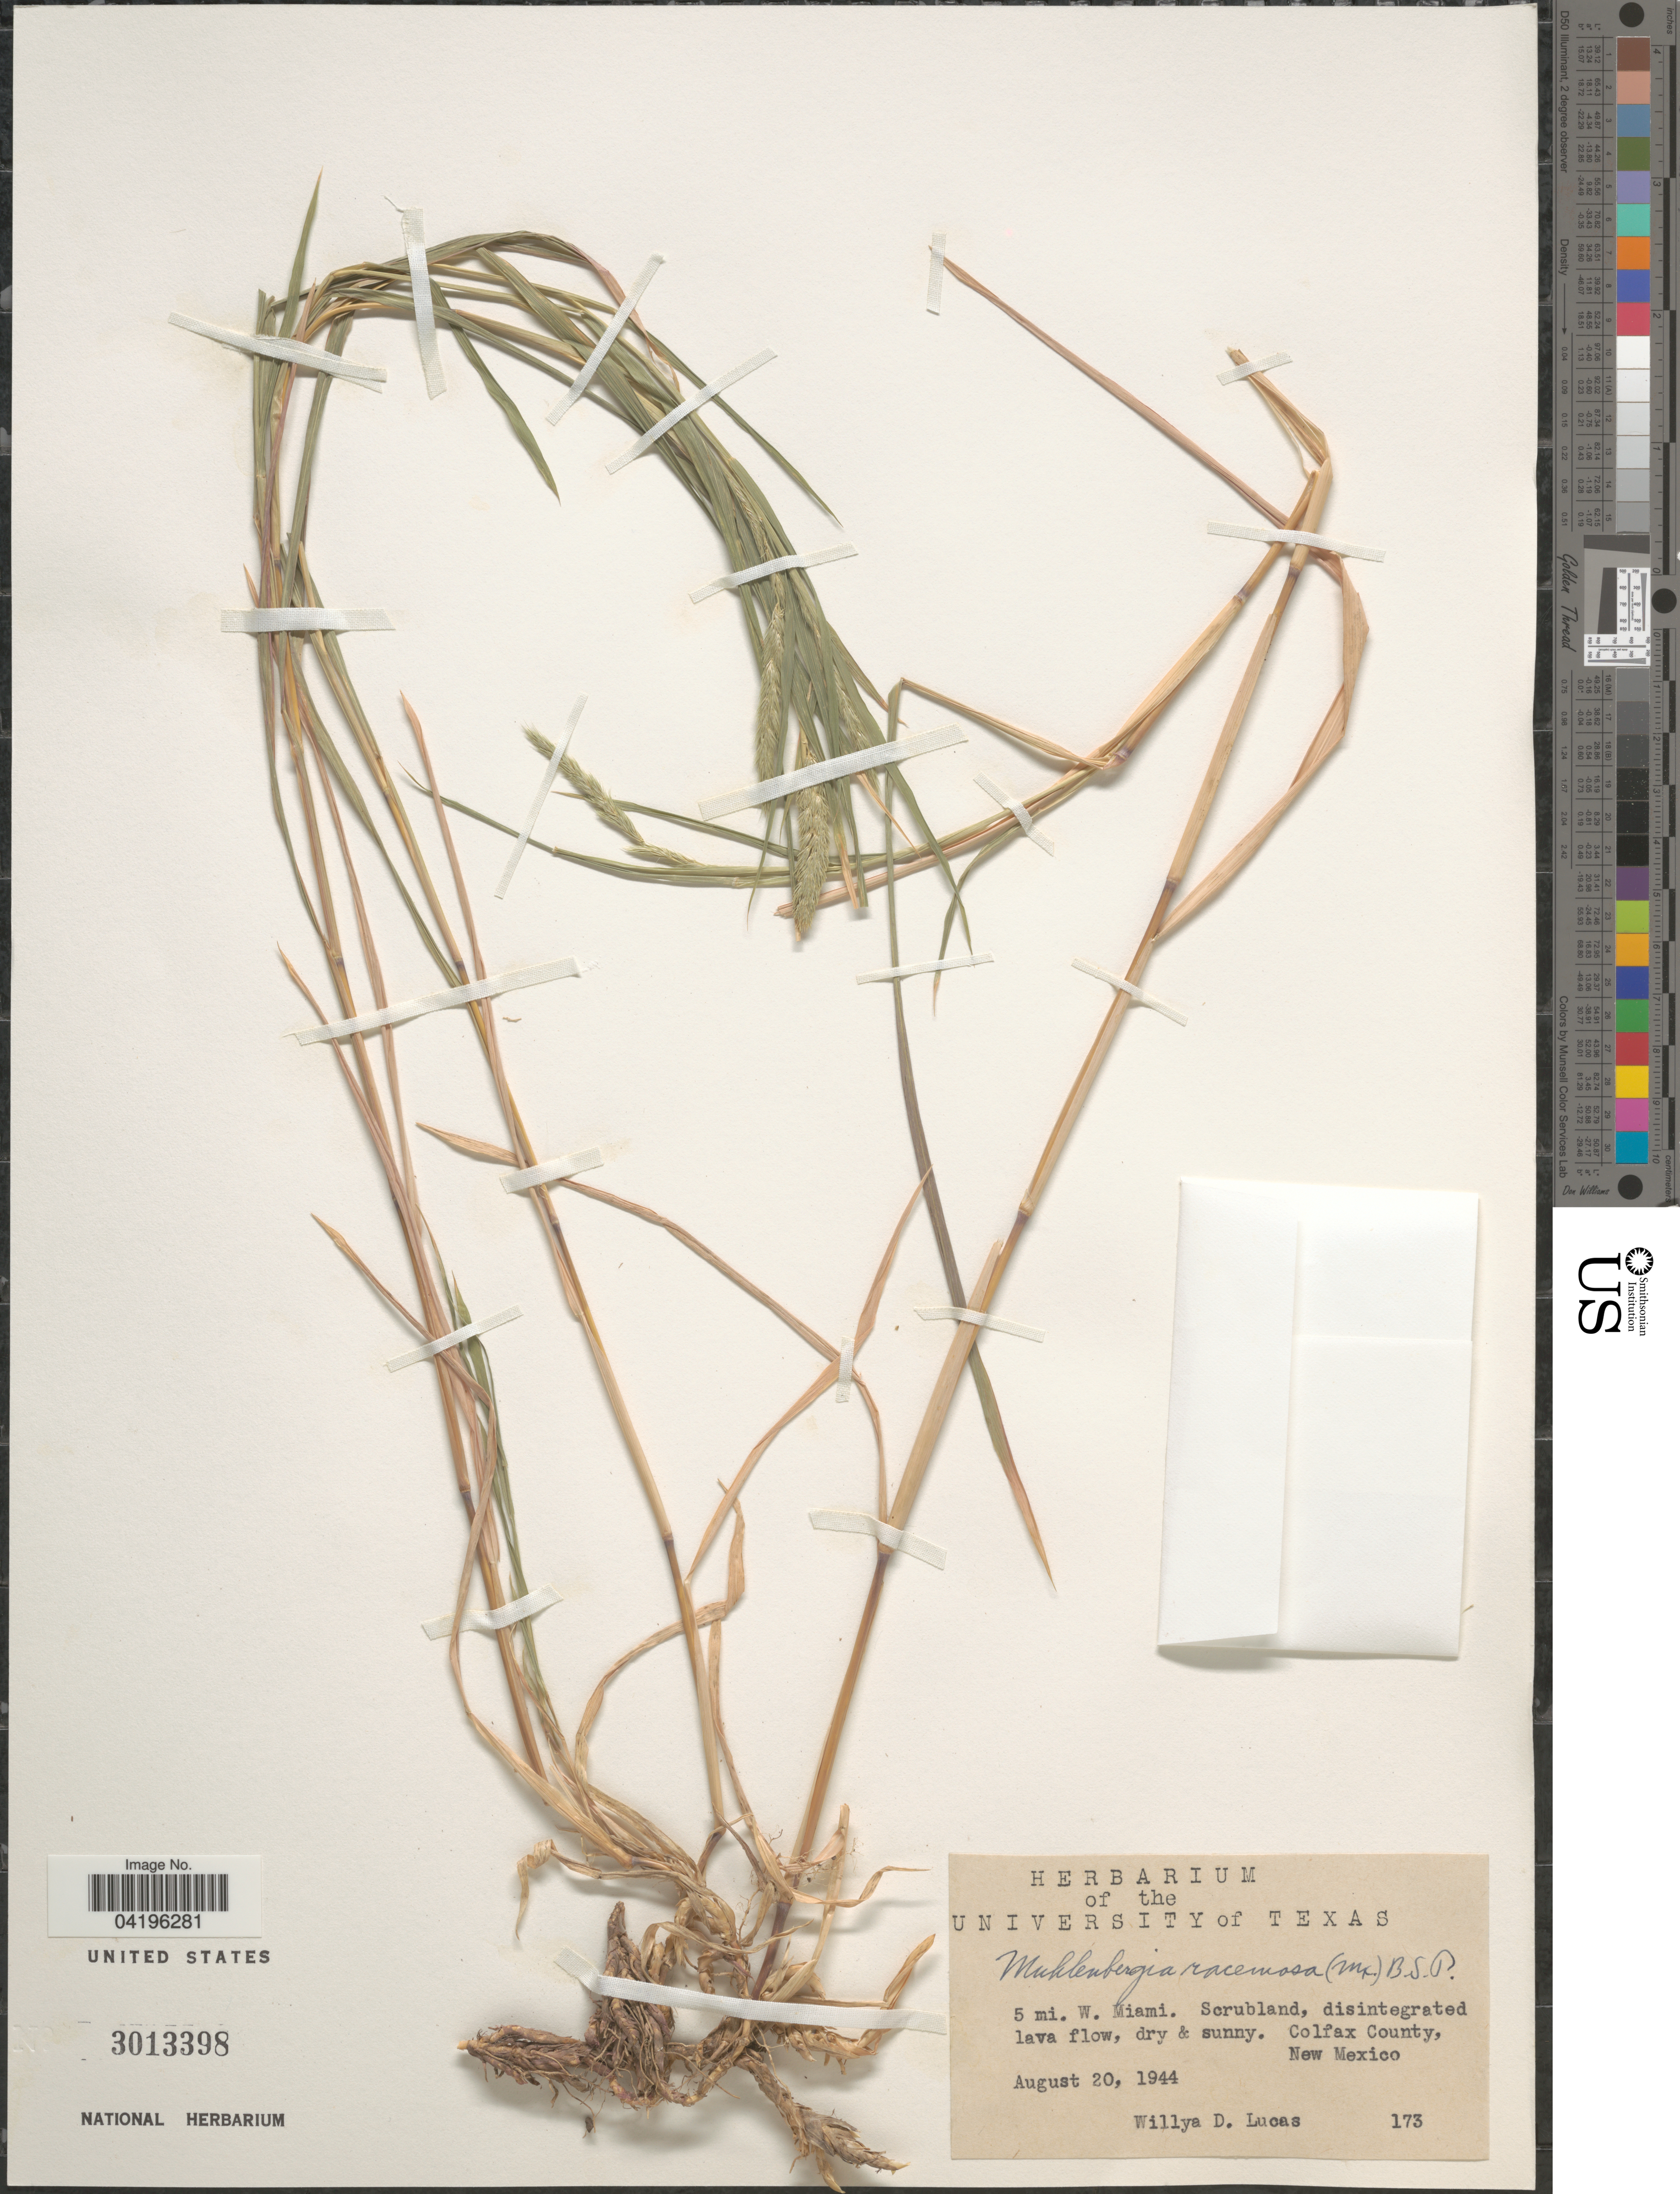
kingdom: Plantae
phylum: Tracheophyta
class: Liliopsida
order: Poales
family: Poaceae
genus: Muhlenbergia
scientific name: Muhlenbergia racemosa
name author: (Michx.) Britton et al.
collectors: W. Lucas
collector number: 173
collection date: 1944-08-20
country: United States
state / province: New Mexico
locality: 5 mi. W. Miami. Colfax County.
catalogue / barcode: US 3013398